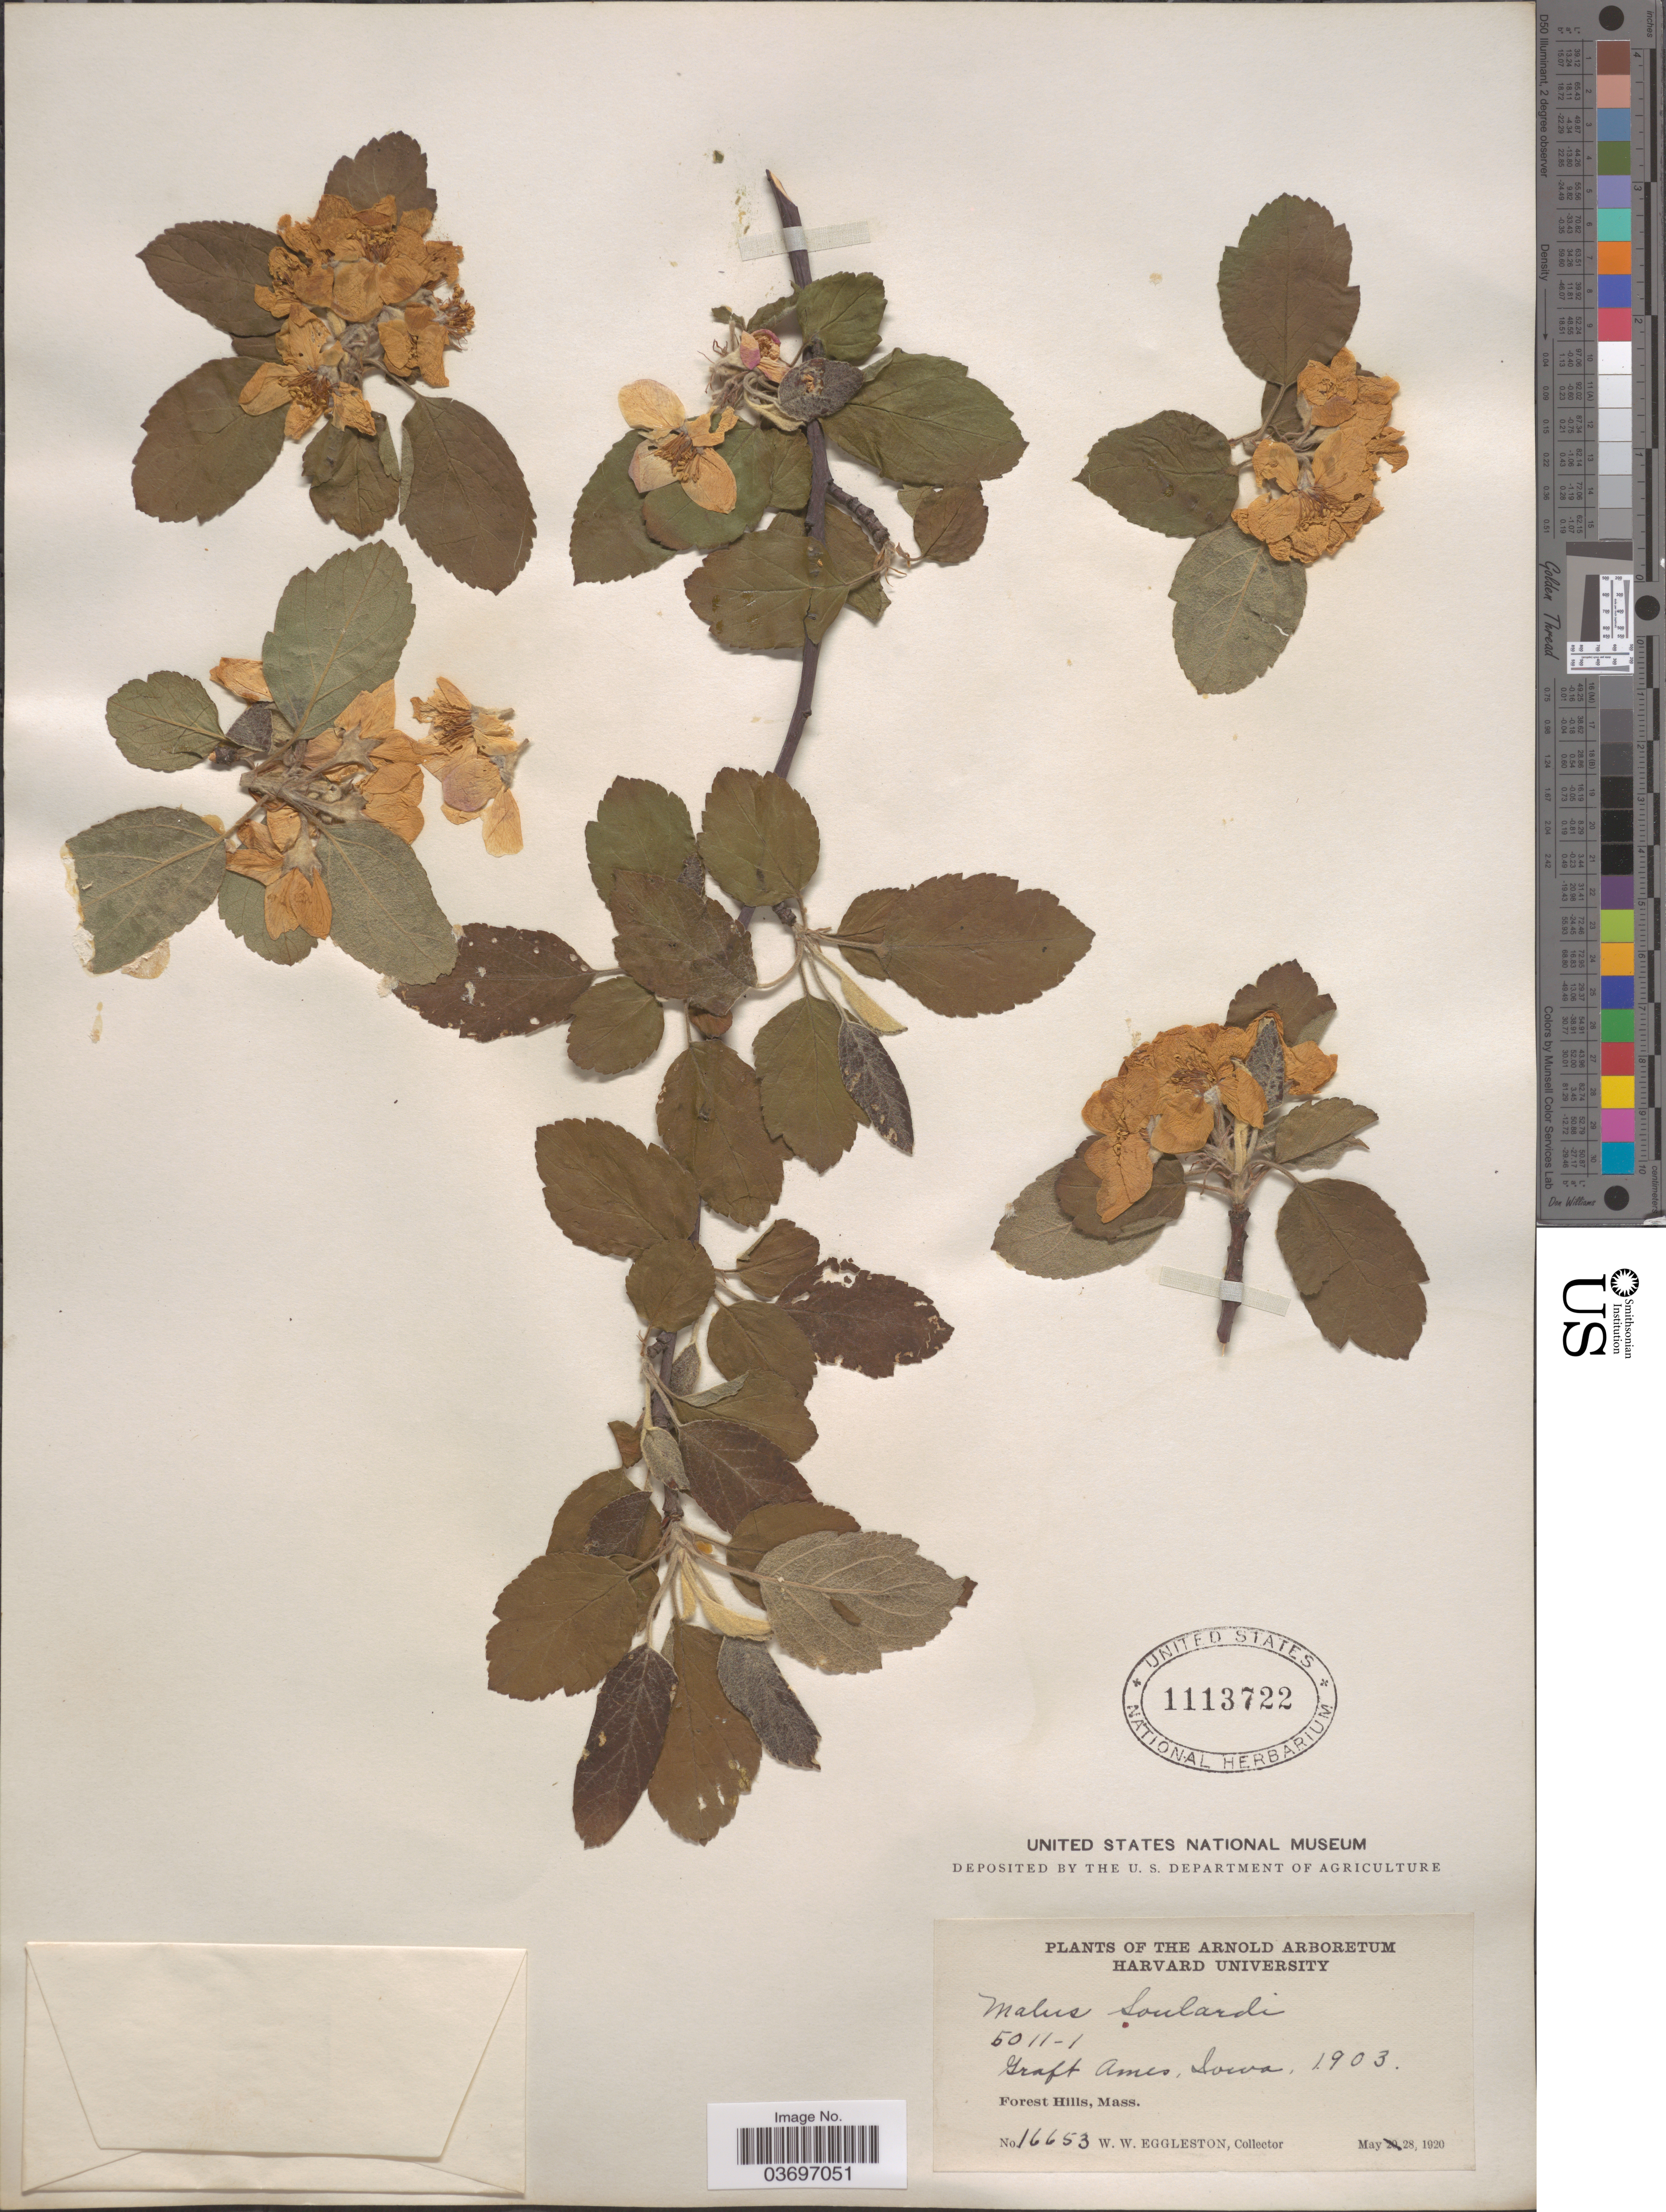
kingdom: Plantae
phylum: Tracheophyta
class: Magnoliopsida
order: Rosales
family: Rosaceae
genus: Malus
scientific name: Malus soulardi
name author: Britton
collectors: W. W. Eggleston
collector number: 16653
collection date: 1920-05-28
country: United States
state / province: Massachusetts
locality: Forest Hills.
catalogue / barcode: US 1113722